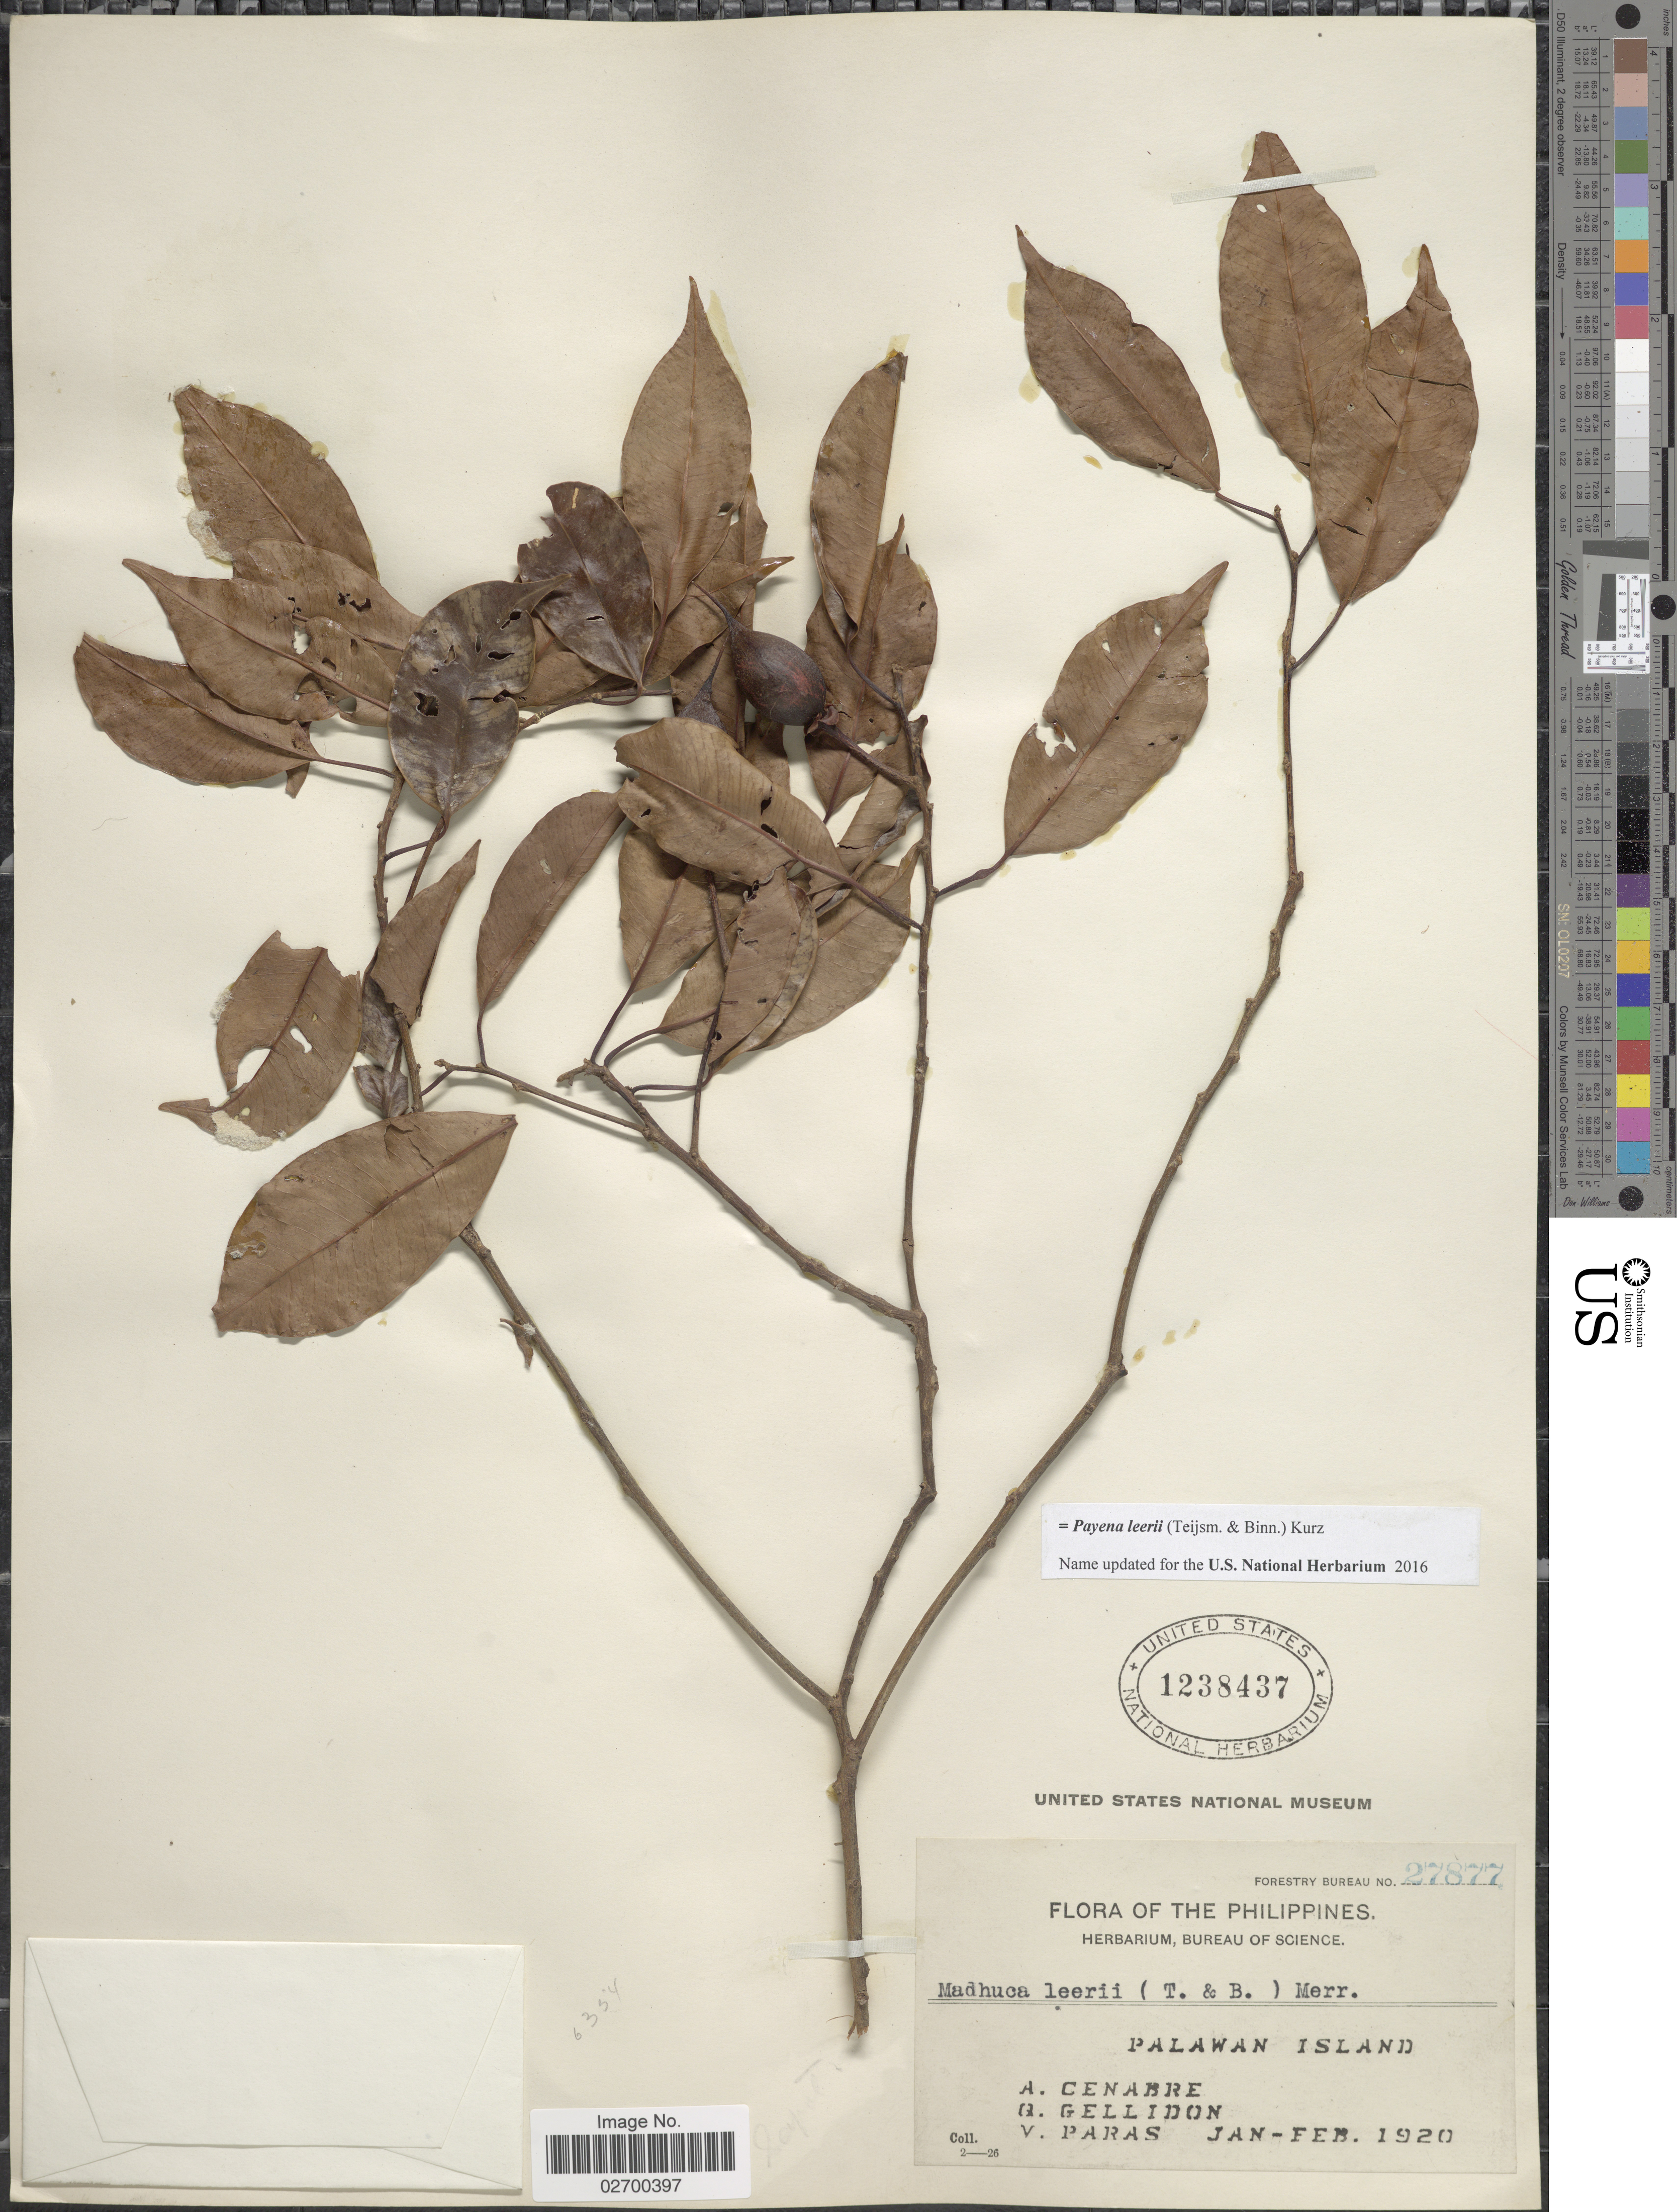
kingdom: Plantae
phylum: Tracheophyta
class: Magnoliopsida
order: Ericales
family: Sapotaceae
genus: Payena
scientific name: Payena leerii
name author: (Teijsm. & Binn.) Kurz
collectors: A. Cenabre, Q. Gellidon & V. Paras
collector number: Forestry Bureau 27877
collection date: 1920-01/1920-02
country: Philippines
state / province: Mimaropa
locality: Palawan Island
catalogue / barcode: US 1238437